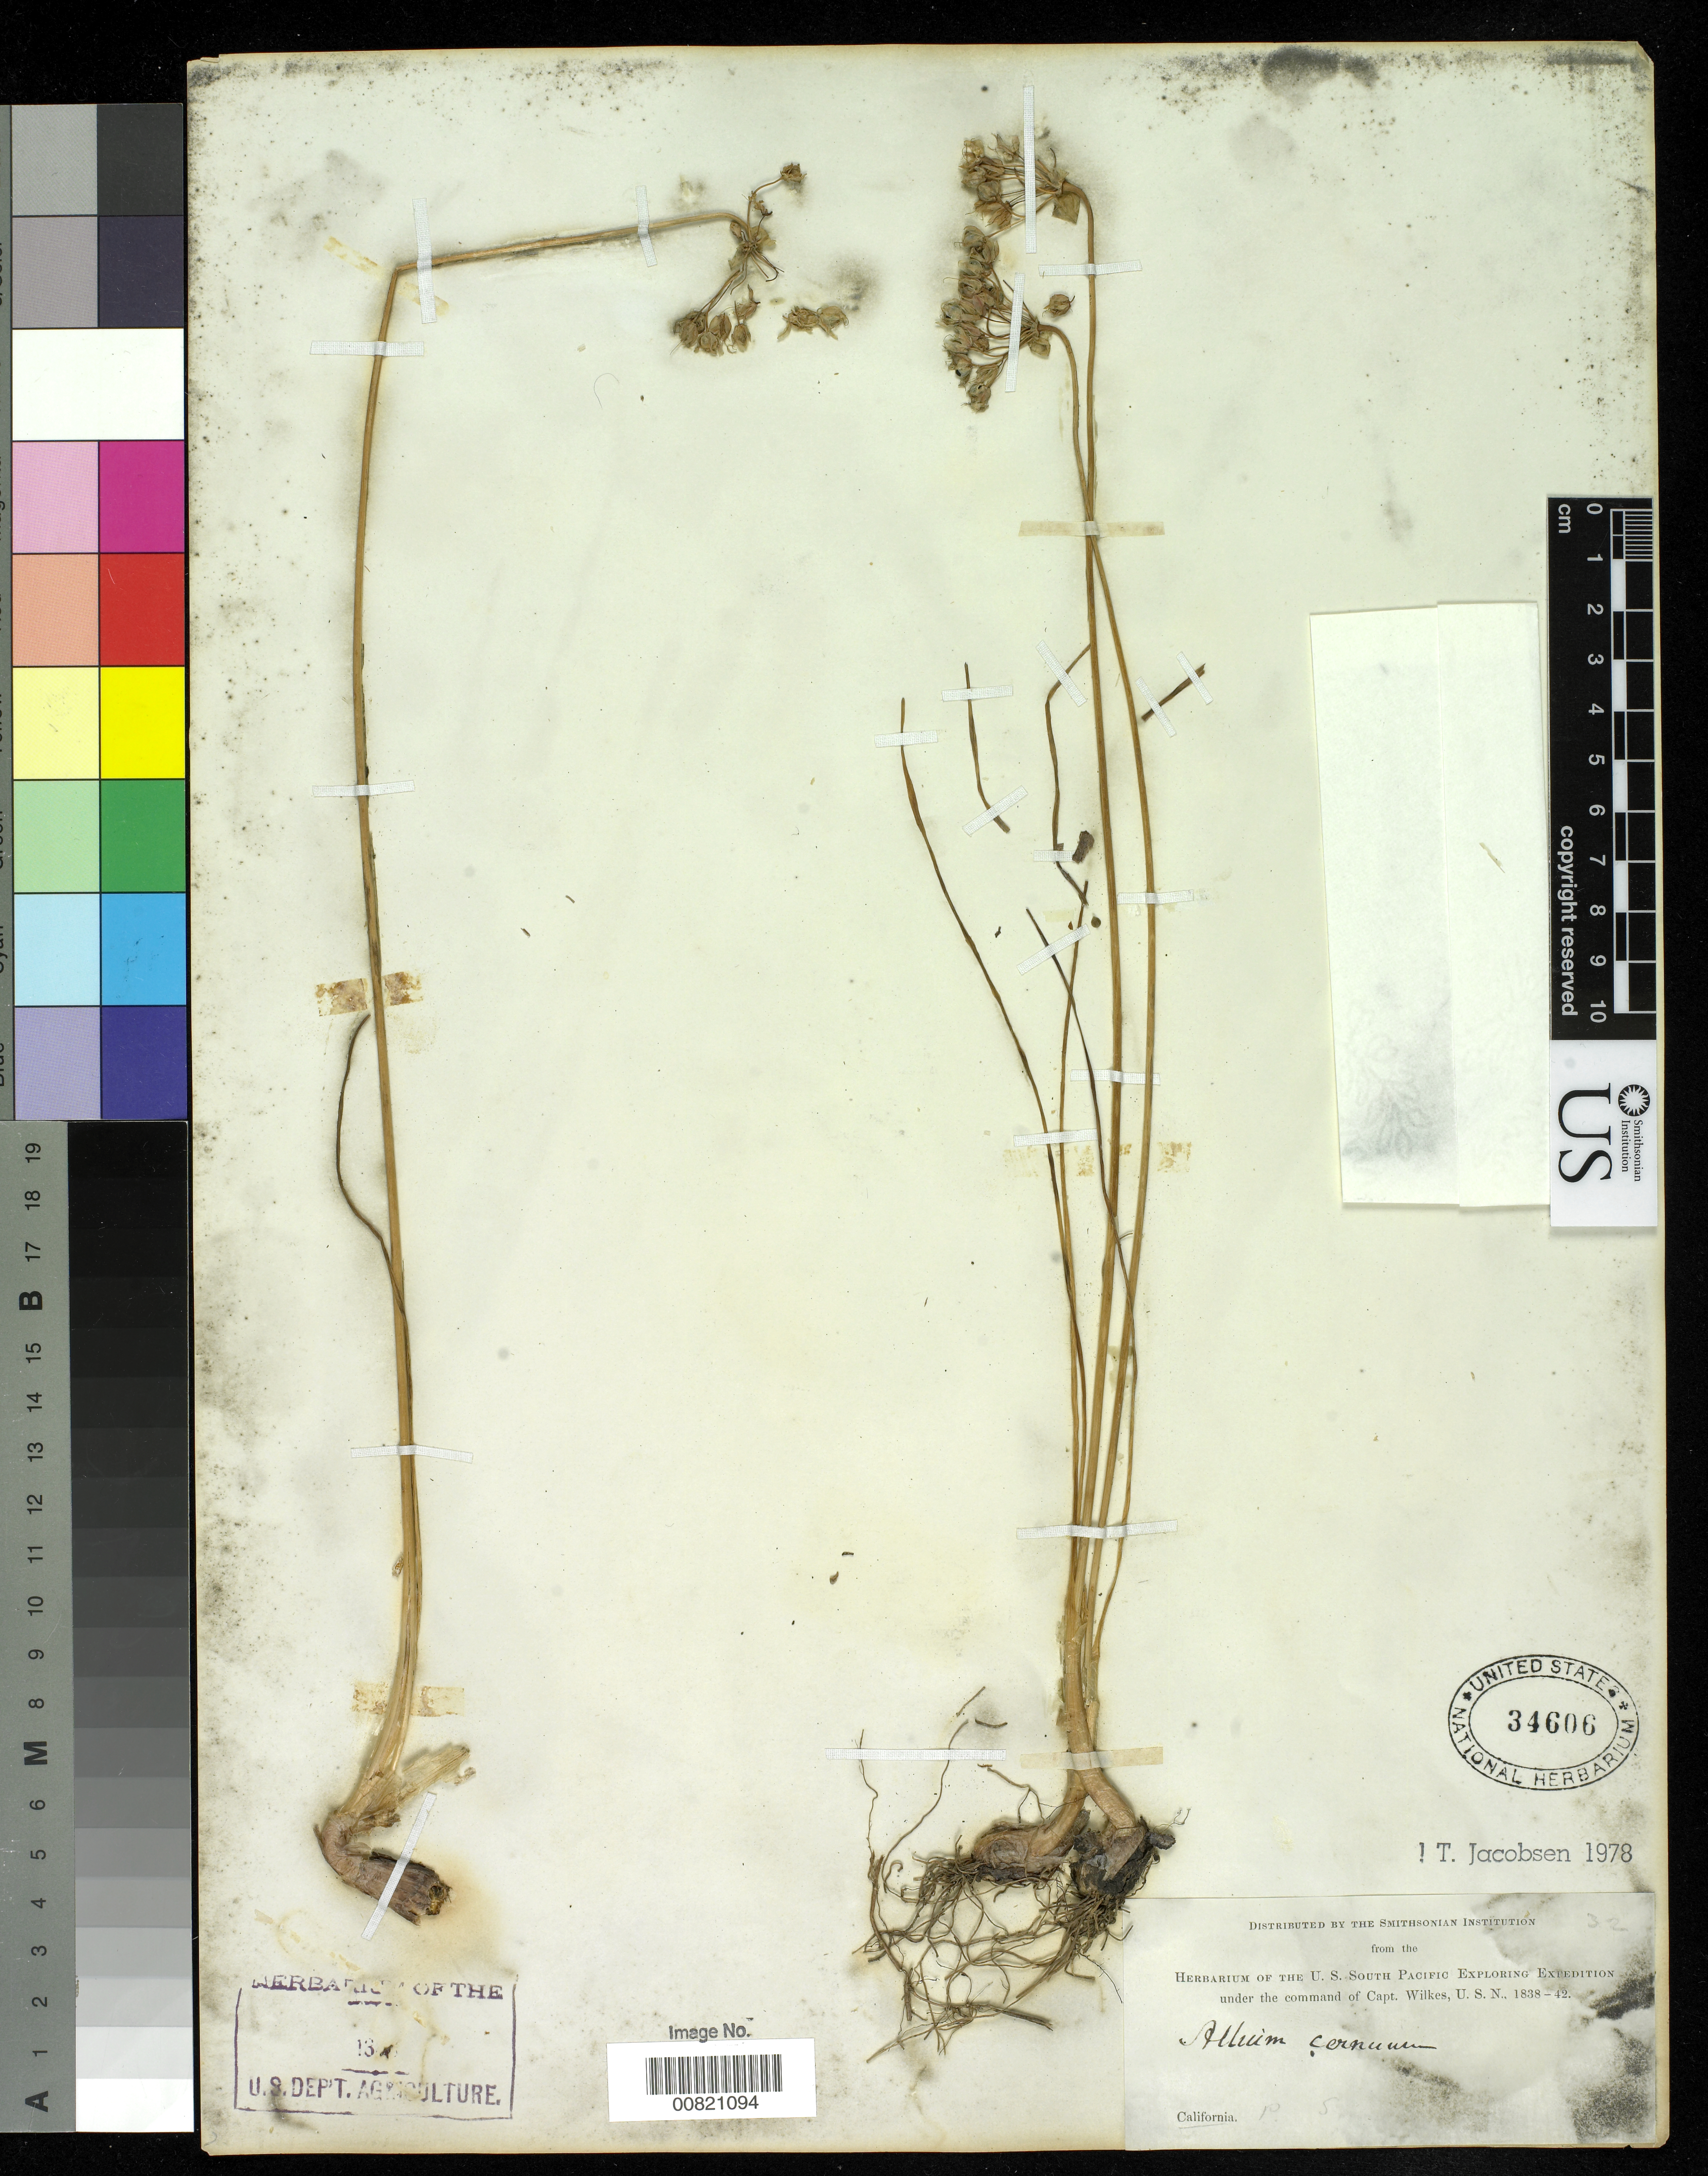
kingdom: Plantae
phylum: Tracheophyta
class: Liliopsida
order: Asparagales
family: Amaryllidaceae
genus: Allium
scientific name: Allium cernuum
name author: Roth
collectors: Wilkes Explor. Exped.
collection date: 1838/1842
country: United States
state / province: California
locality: California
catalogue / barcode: US 34606